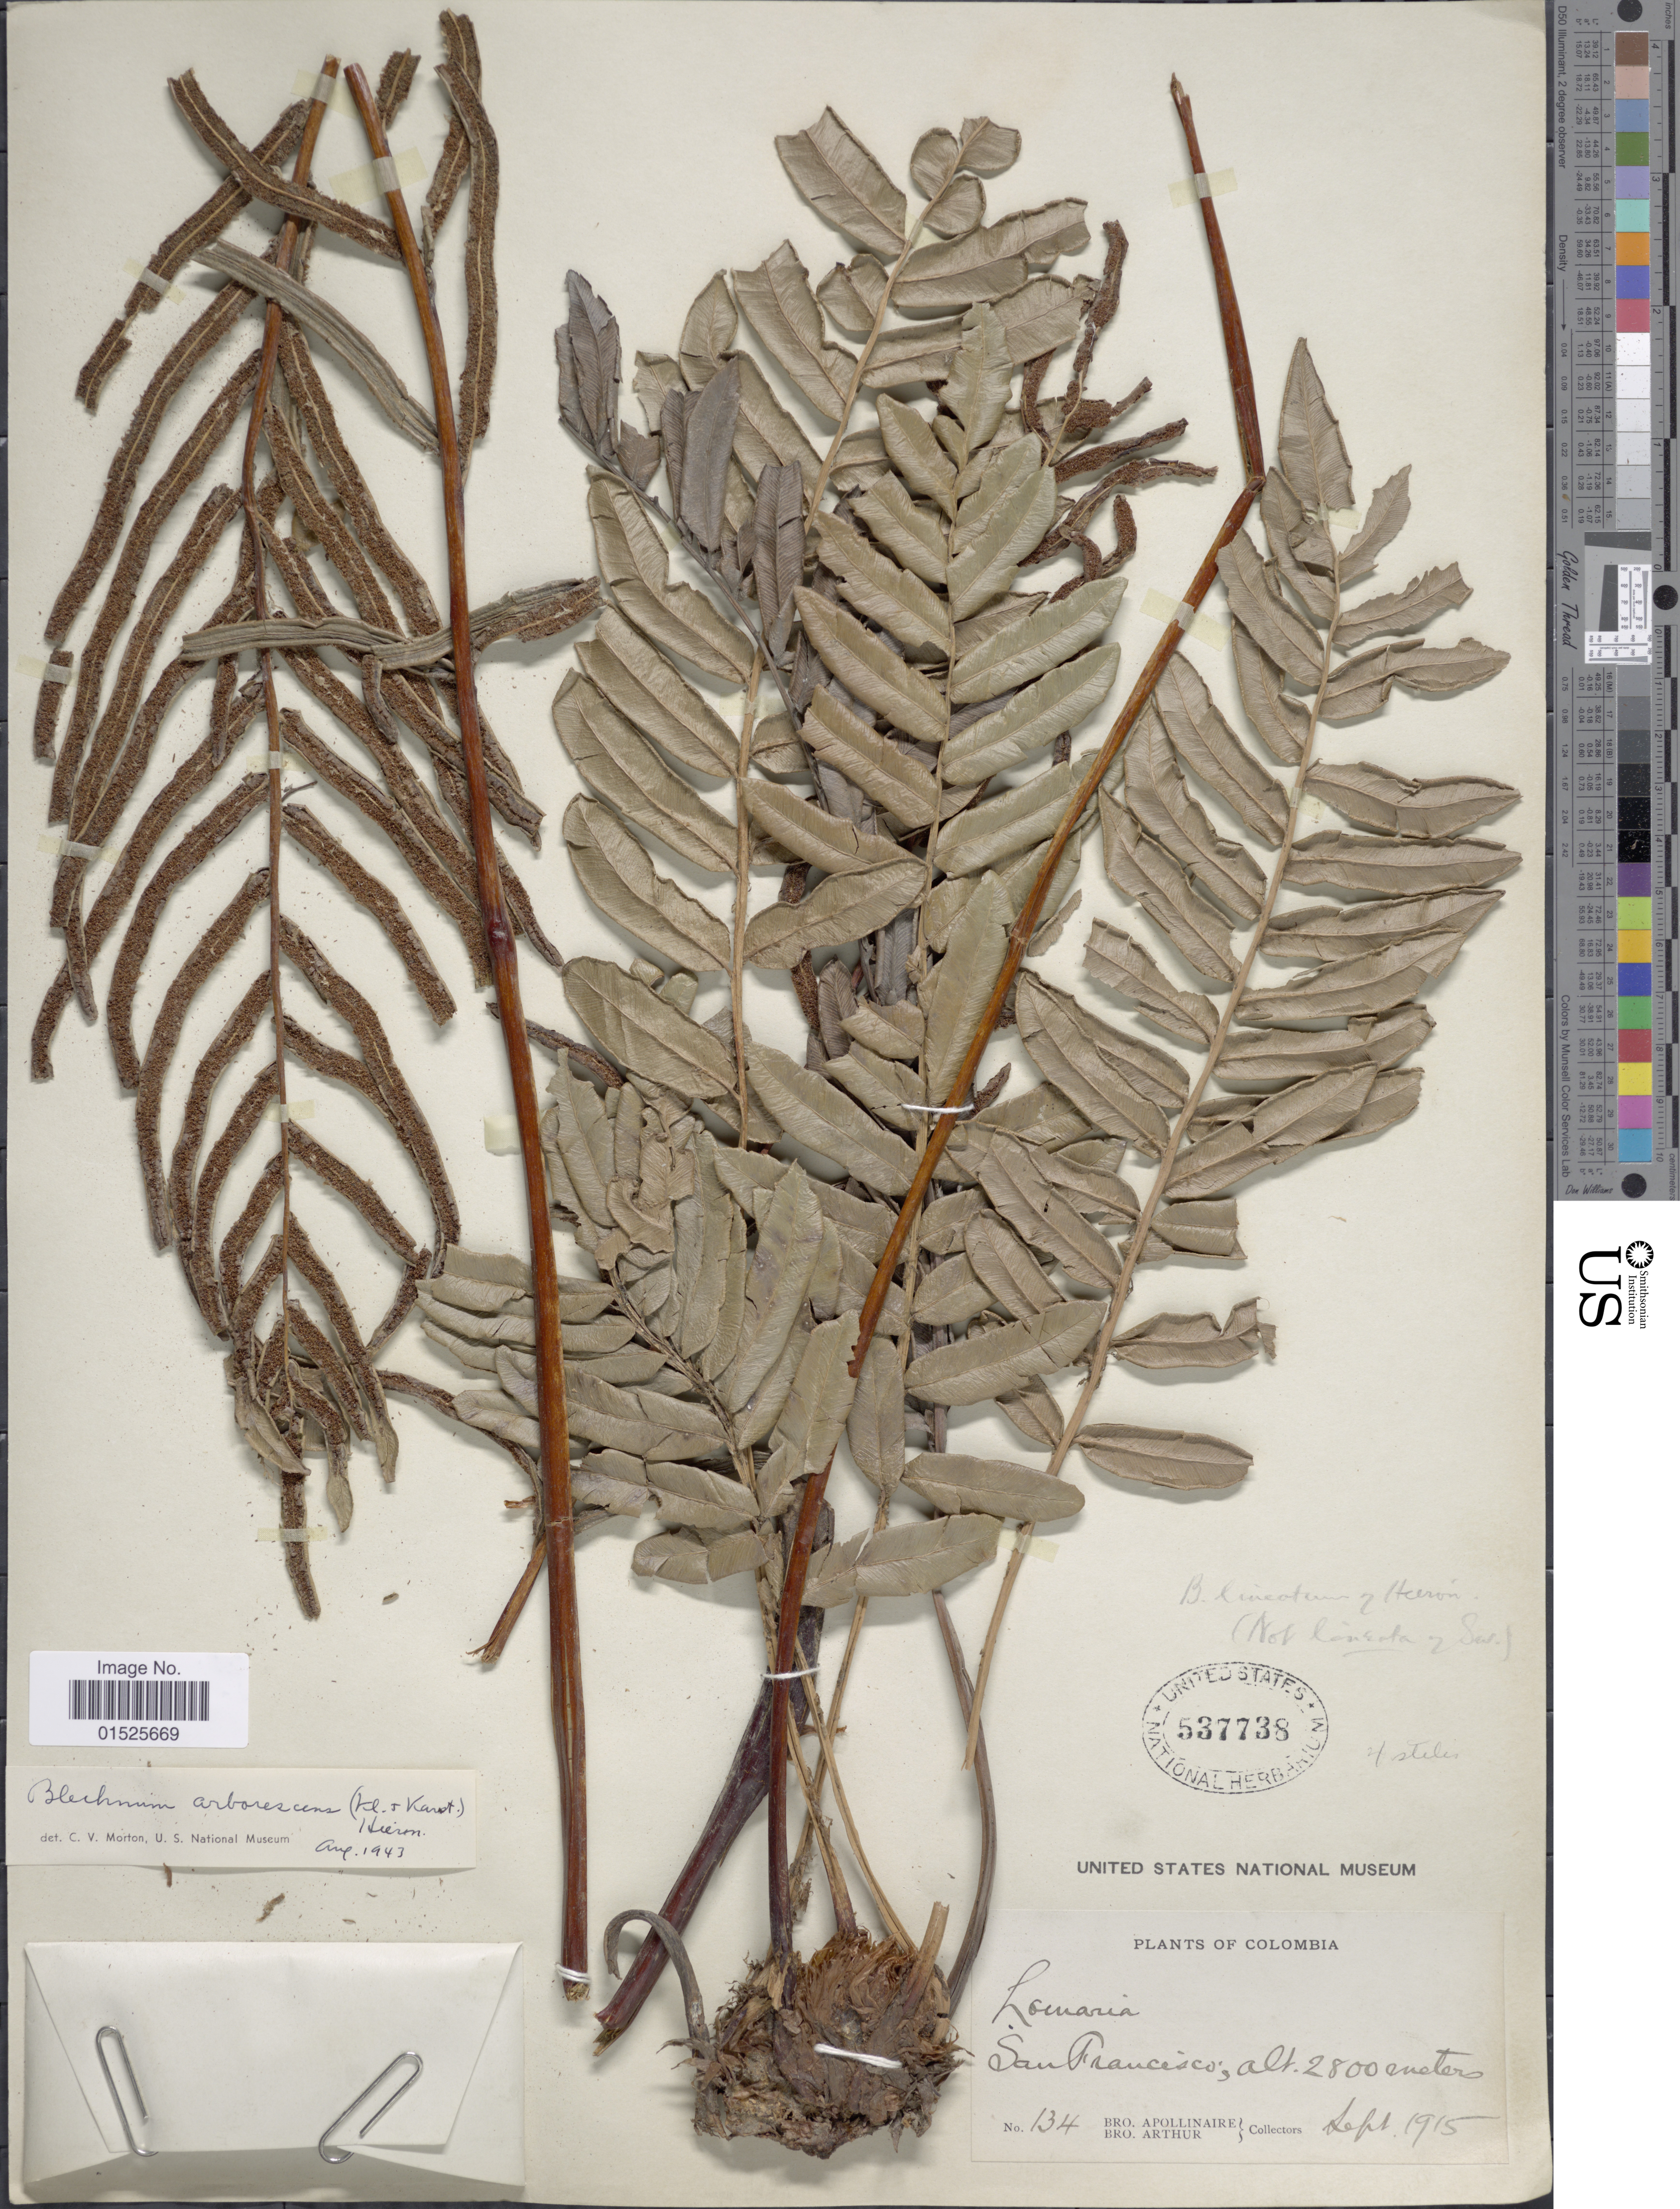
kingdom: Plantae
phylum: Tracheophyta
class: Polypodiopsida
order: Polypodiales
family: Blechnaceae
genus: Blechnum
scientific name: Blechnum cordatum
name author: (Desv.) Hieron.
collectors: Bro. Apollinaire & Bro. Arthur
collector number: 134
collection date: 1915-09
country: Colombia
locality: San Francisco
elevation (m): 2800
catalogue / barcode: US 537738